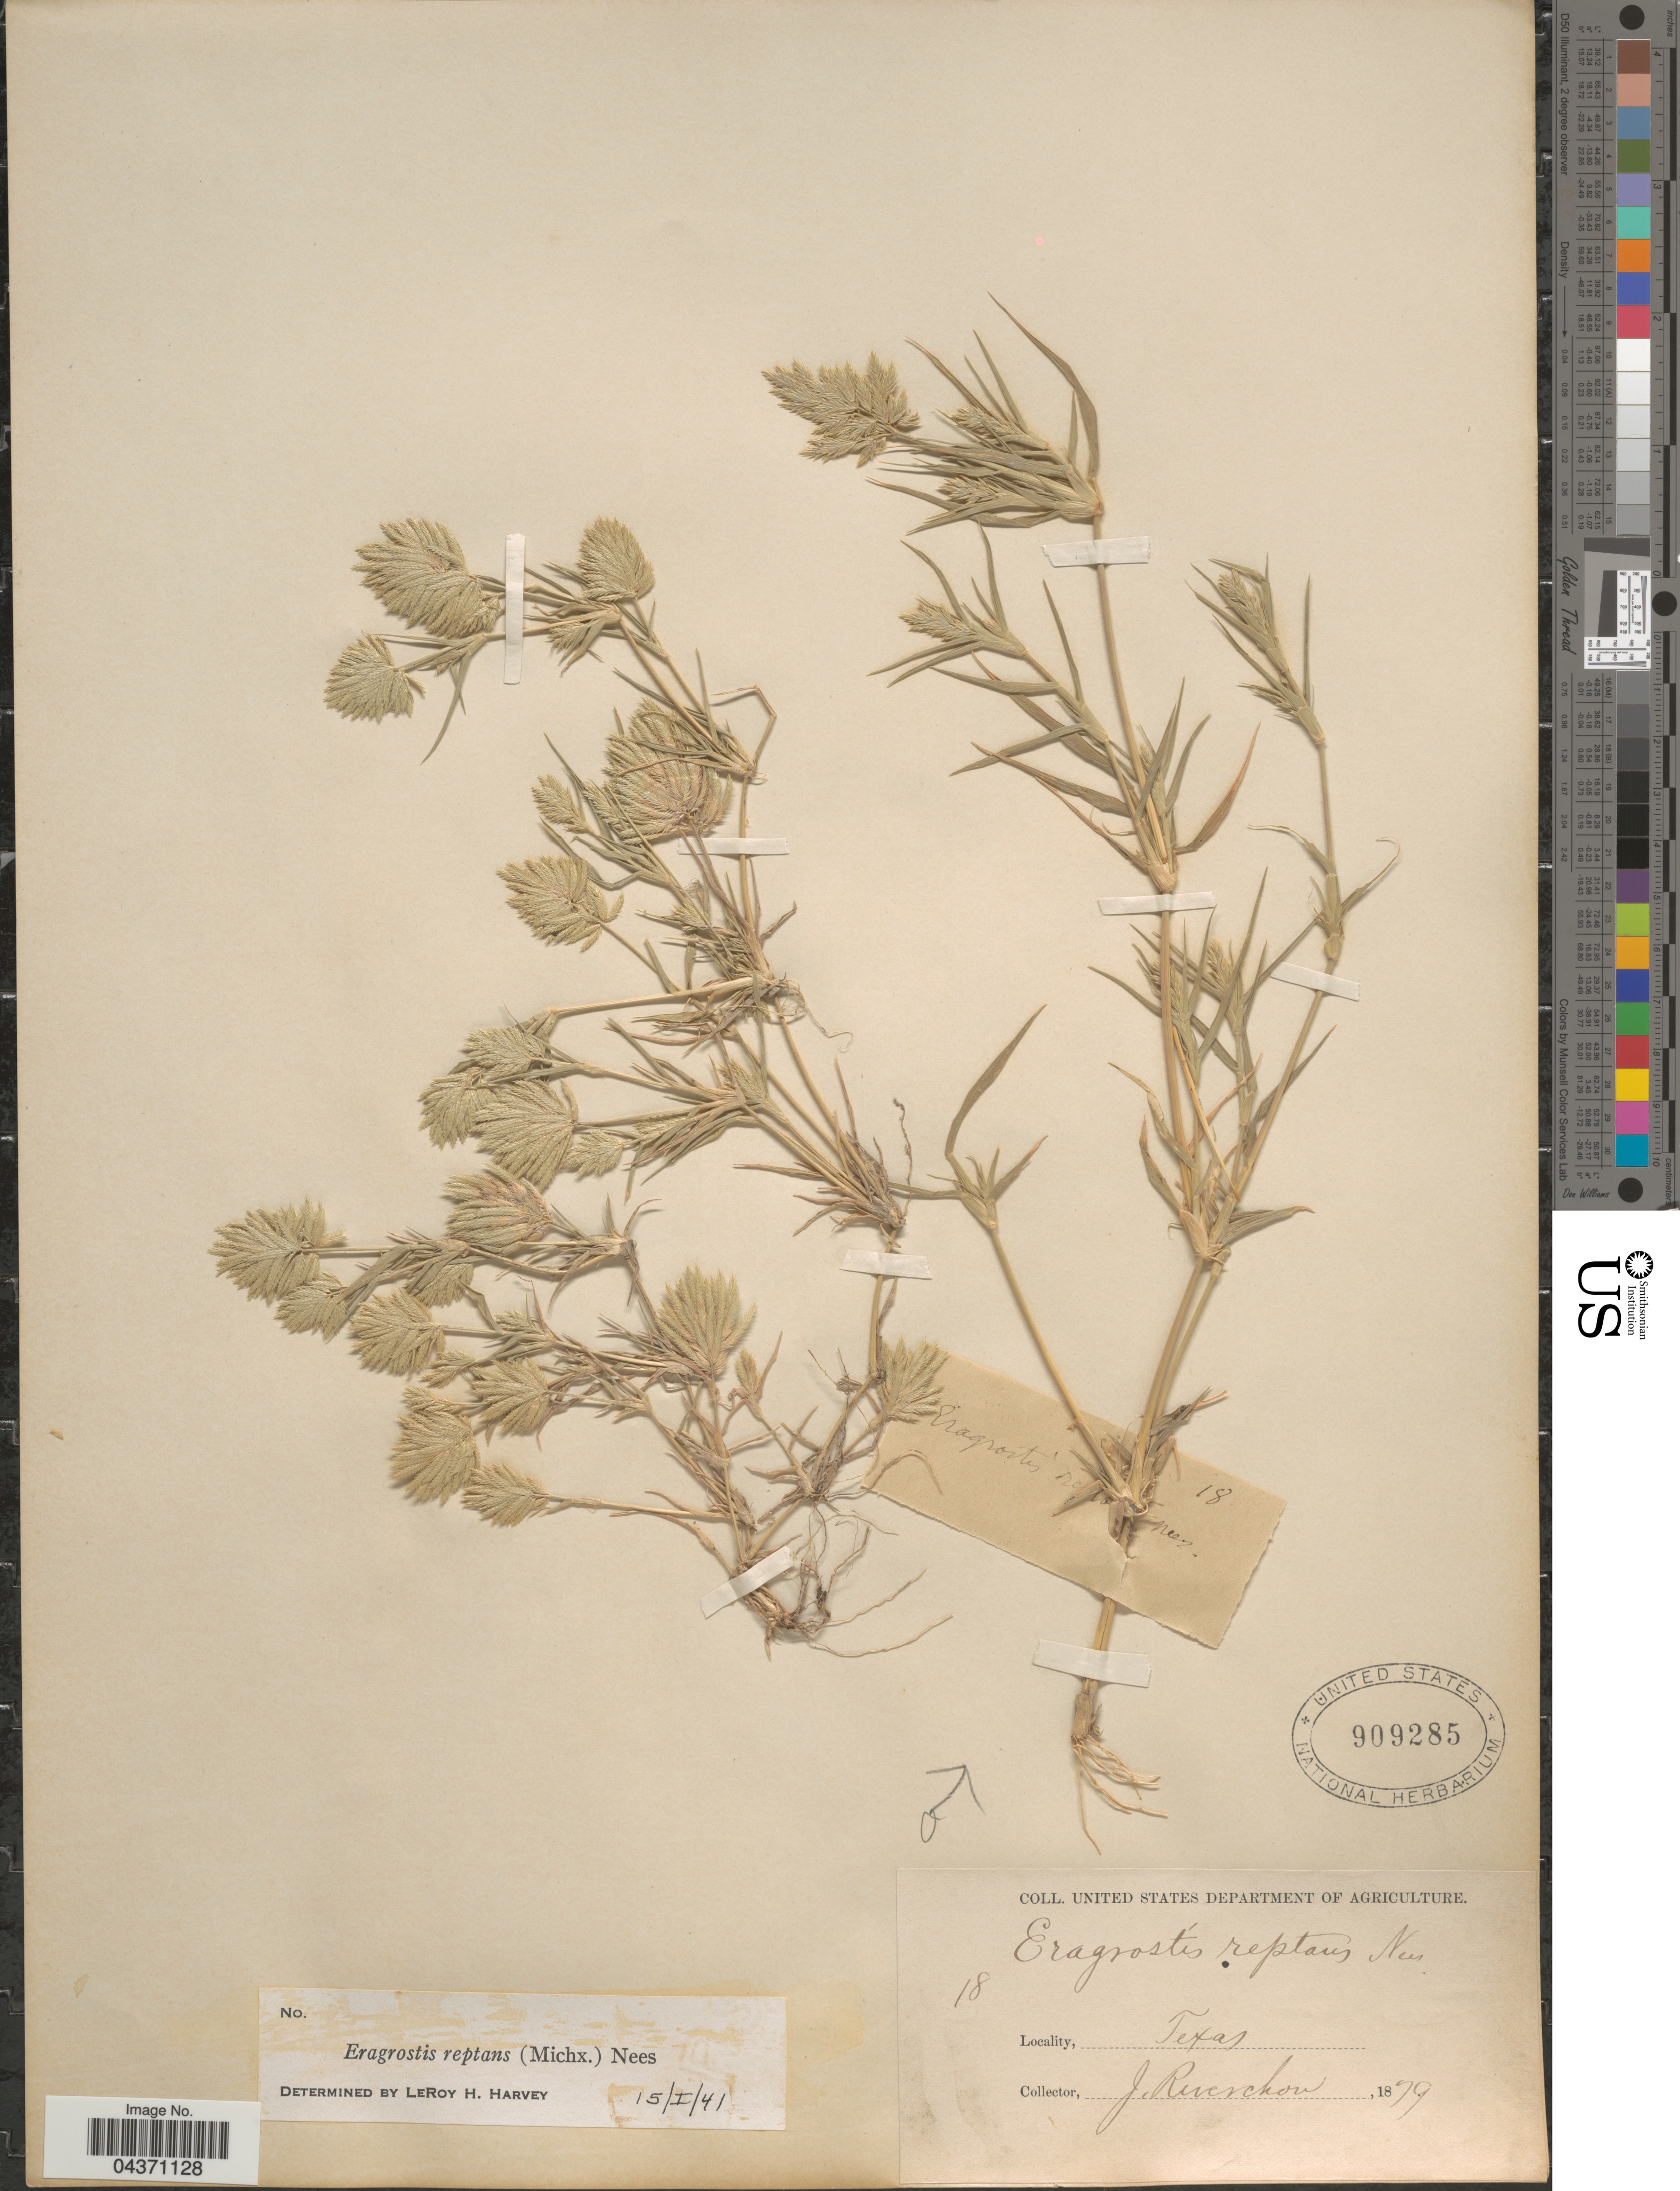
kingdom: Plantae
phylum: Tracheophyta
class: Liliopsida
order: Poales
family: Poaceae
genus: Eragrostis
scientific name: Eragrostis reptans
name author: (Michx.) Nees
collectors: J. Reverchon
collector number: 18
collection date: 1879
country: United States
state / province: Texas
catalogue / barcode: US 909285